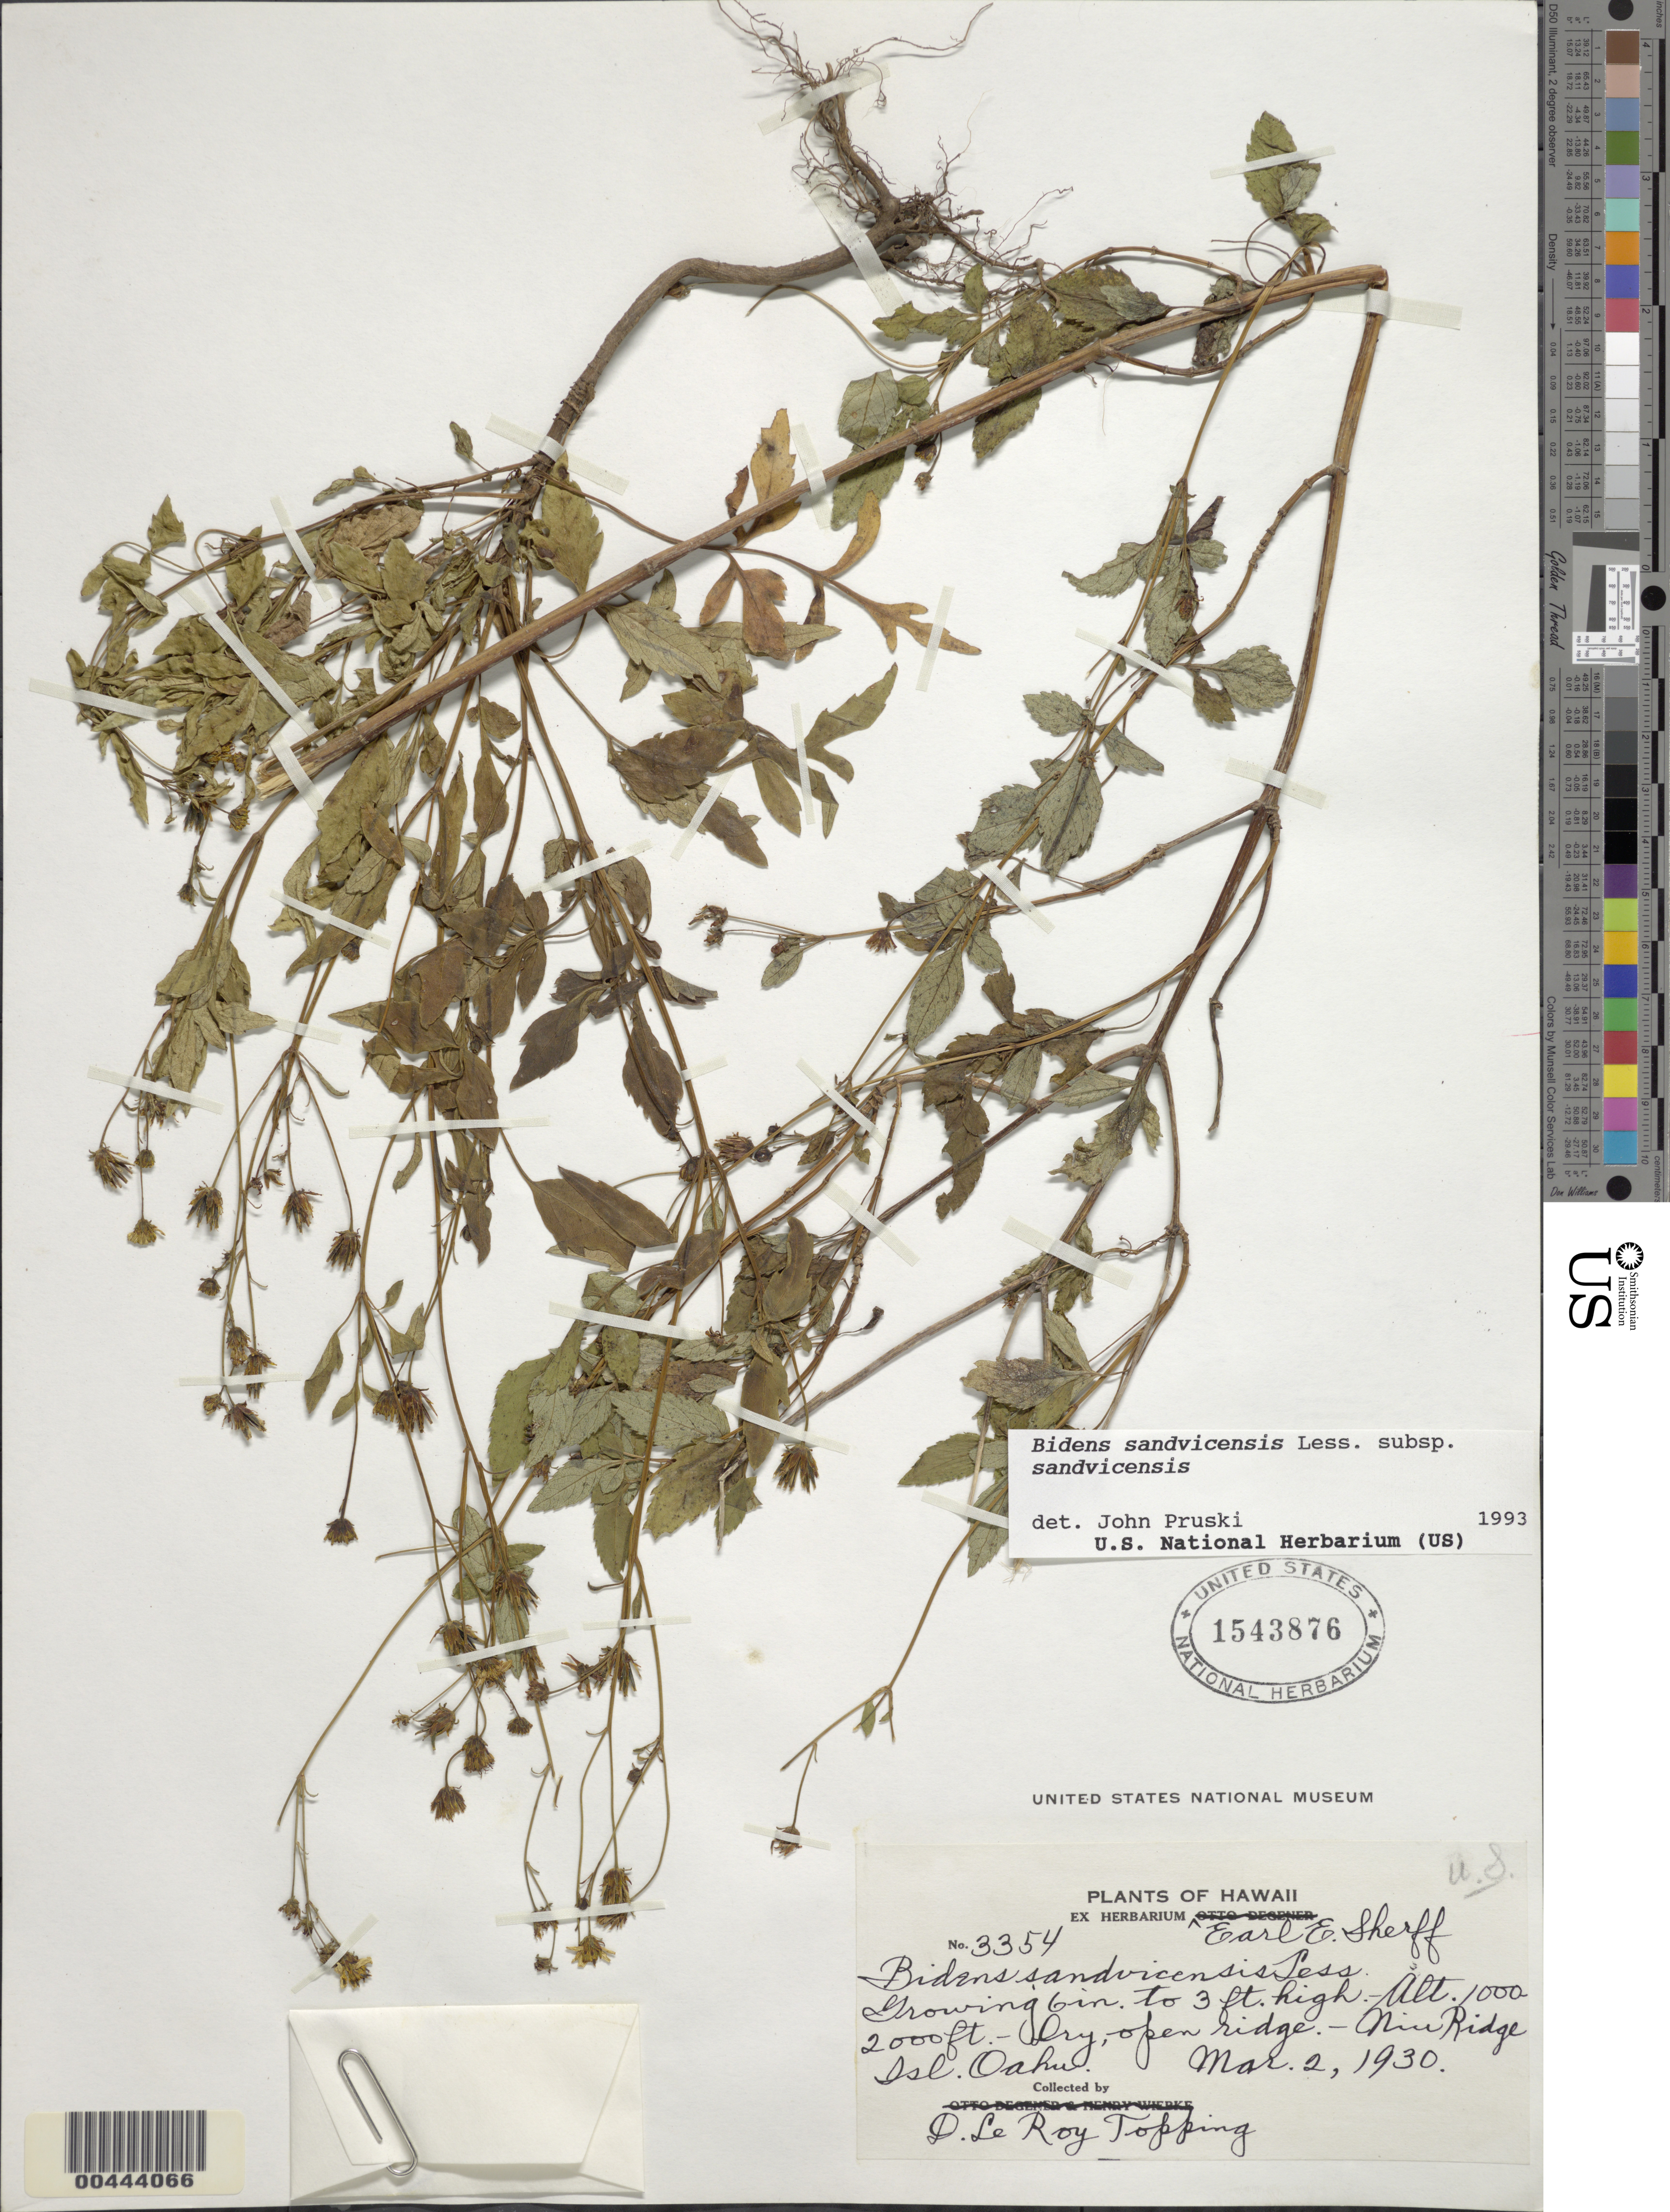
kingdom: Plantae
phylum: Tracheophyta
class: Magnoliopsida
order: Asterales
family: Asteraceae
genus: Bidens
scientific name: Bidens sandvicensis subsp. sandvicensis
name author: Less.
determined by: Pruski, J. F.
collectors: D. L. Topping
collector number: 3354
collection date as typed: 2 Mar 1930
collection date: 1930-03-02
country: United States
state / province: Hawaii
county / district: Honolulu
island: Oahu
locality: Niu Ridge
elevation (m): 305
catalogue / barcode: US 1543876